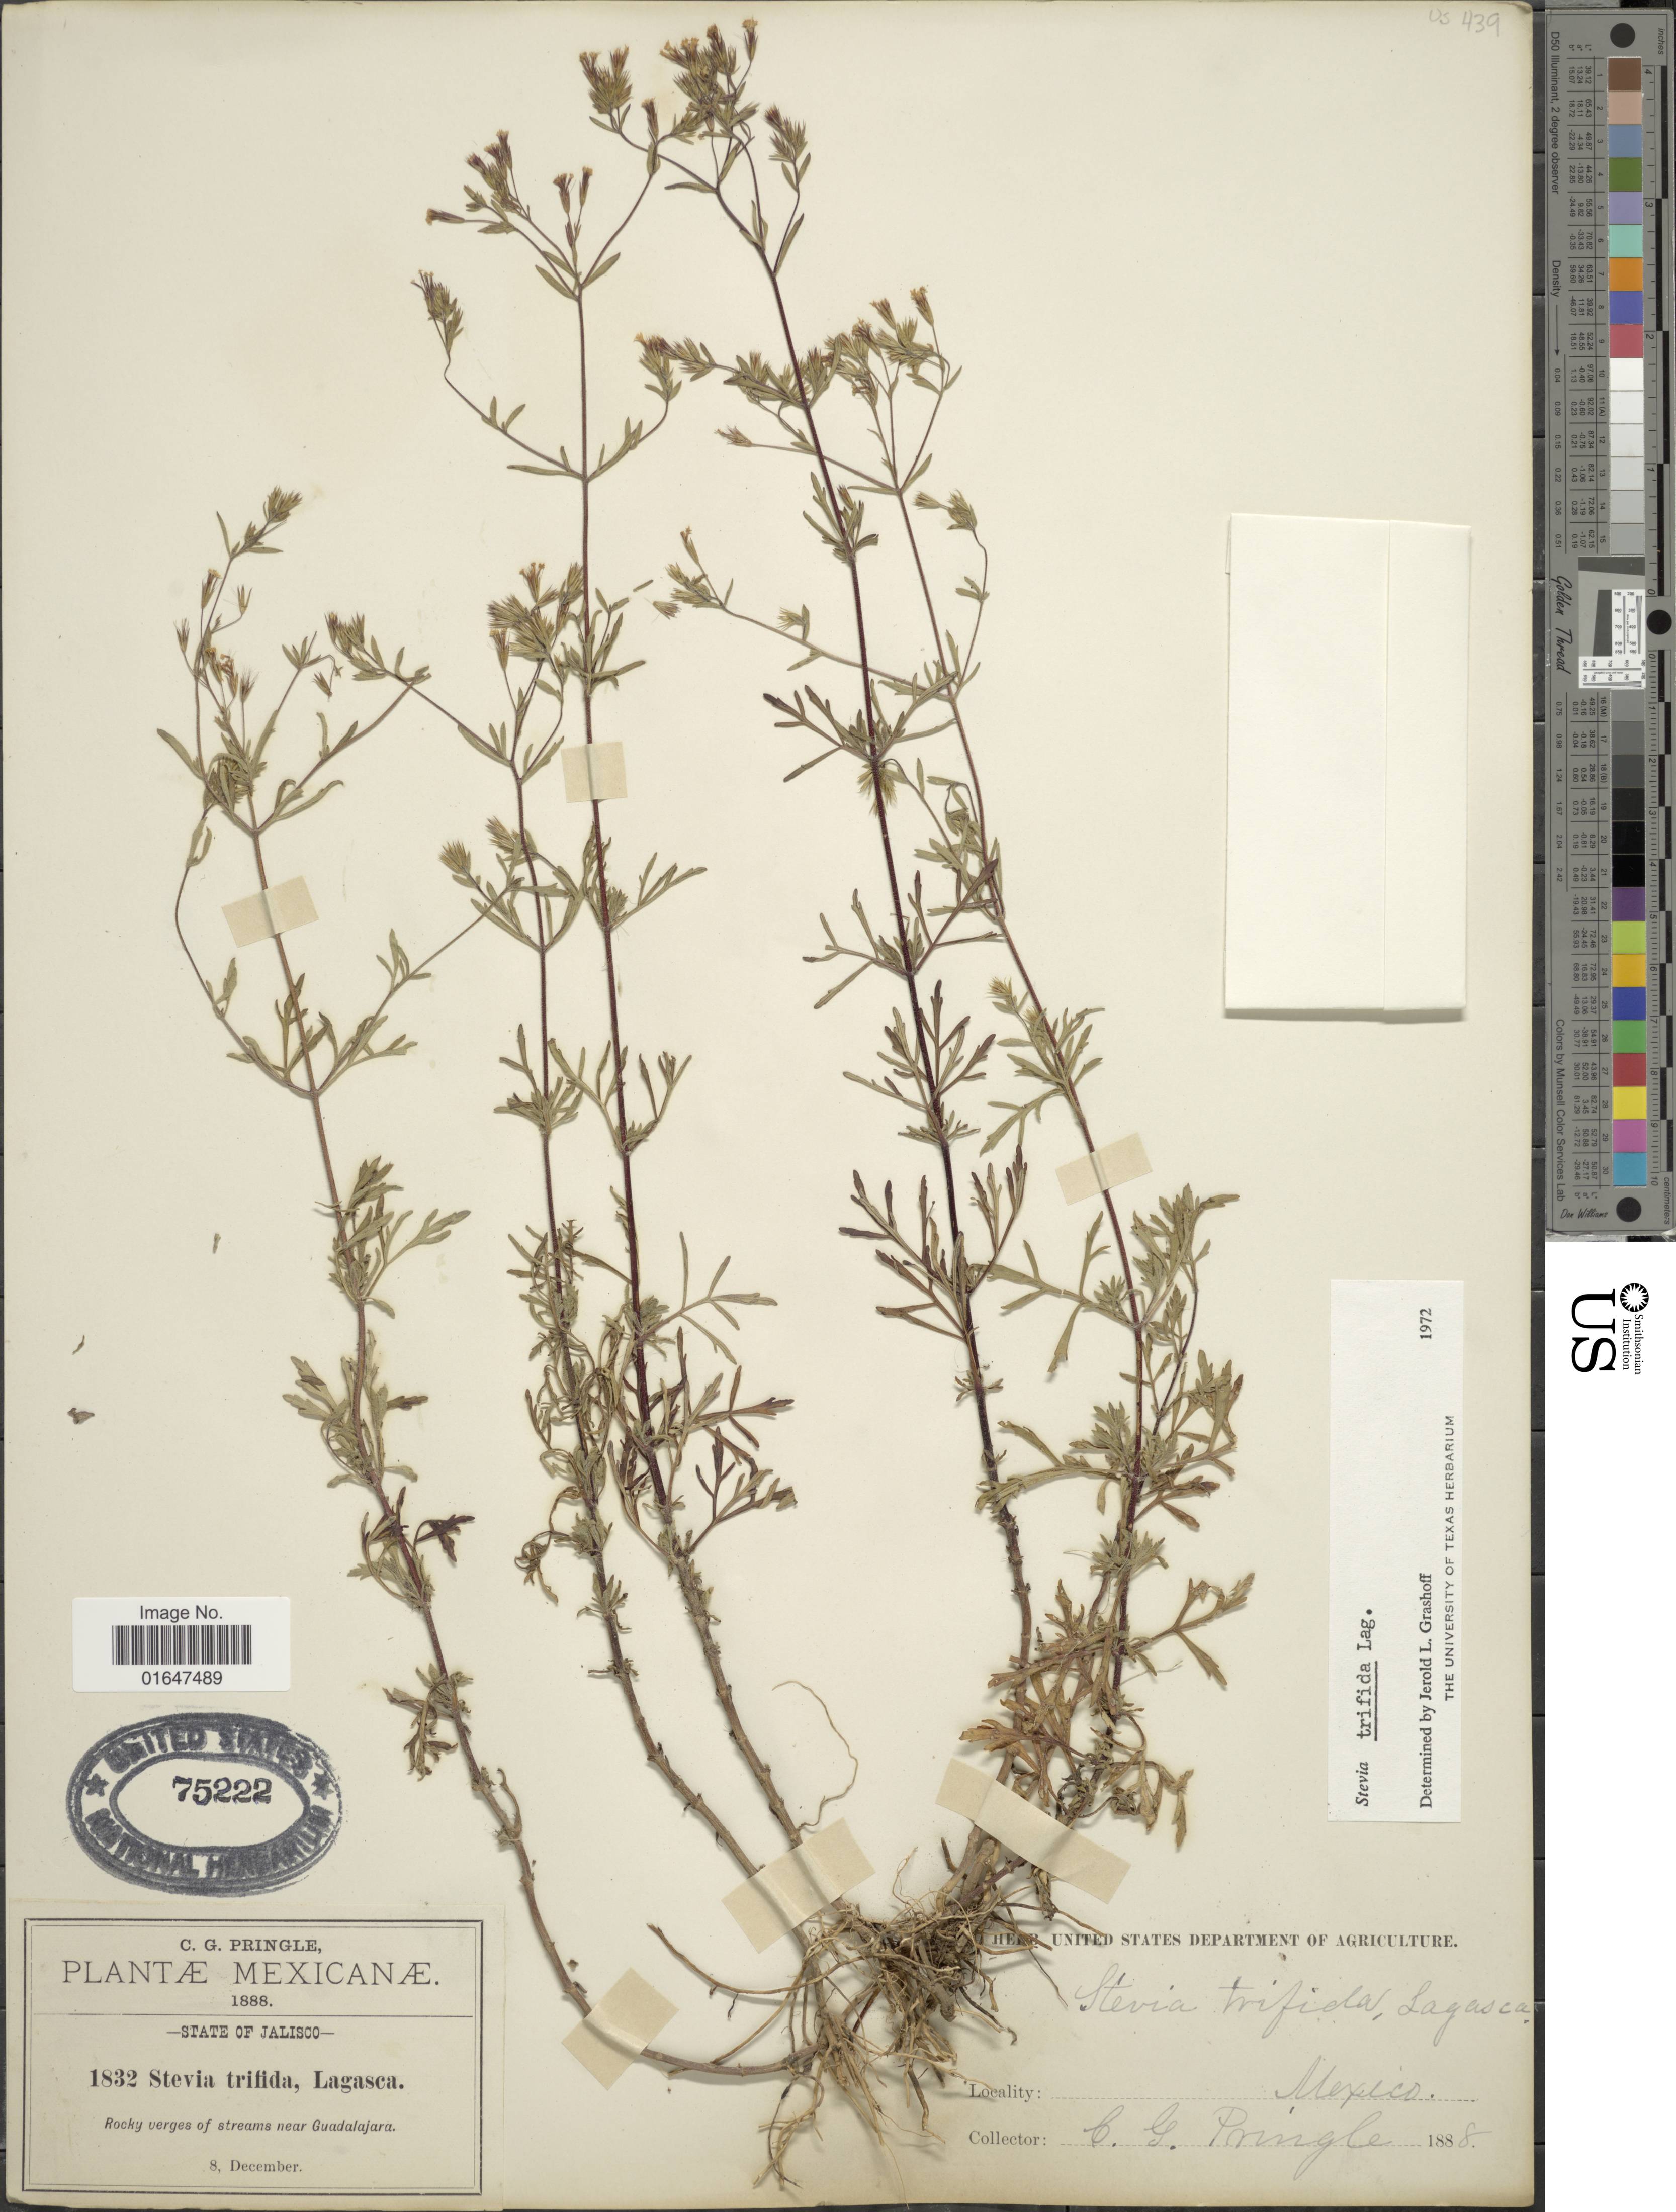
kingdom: Plantae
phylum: Tracheophyta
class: Magnoliopsida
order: Asterales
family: Asteraceae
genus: Stevia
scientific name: Stevia trifida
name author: Lag.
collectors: C. G. Pringle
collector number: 1832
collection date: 1888-12-08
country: Mexico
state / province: Jalisco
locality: Mexicanae, near Guadalajara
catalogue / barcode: US 75222